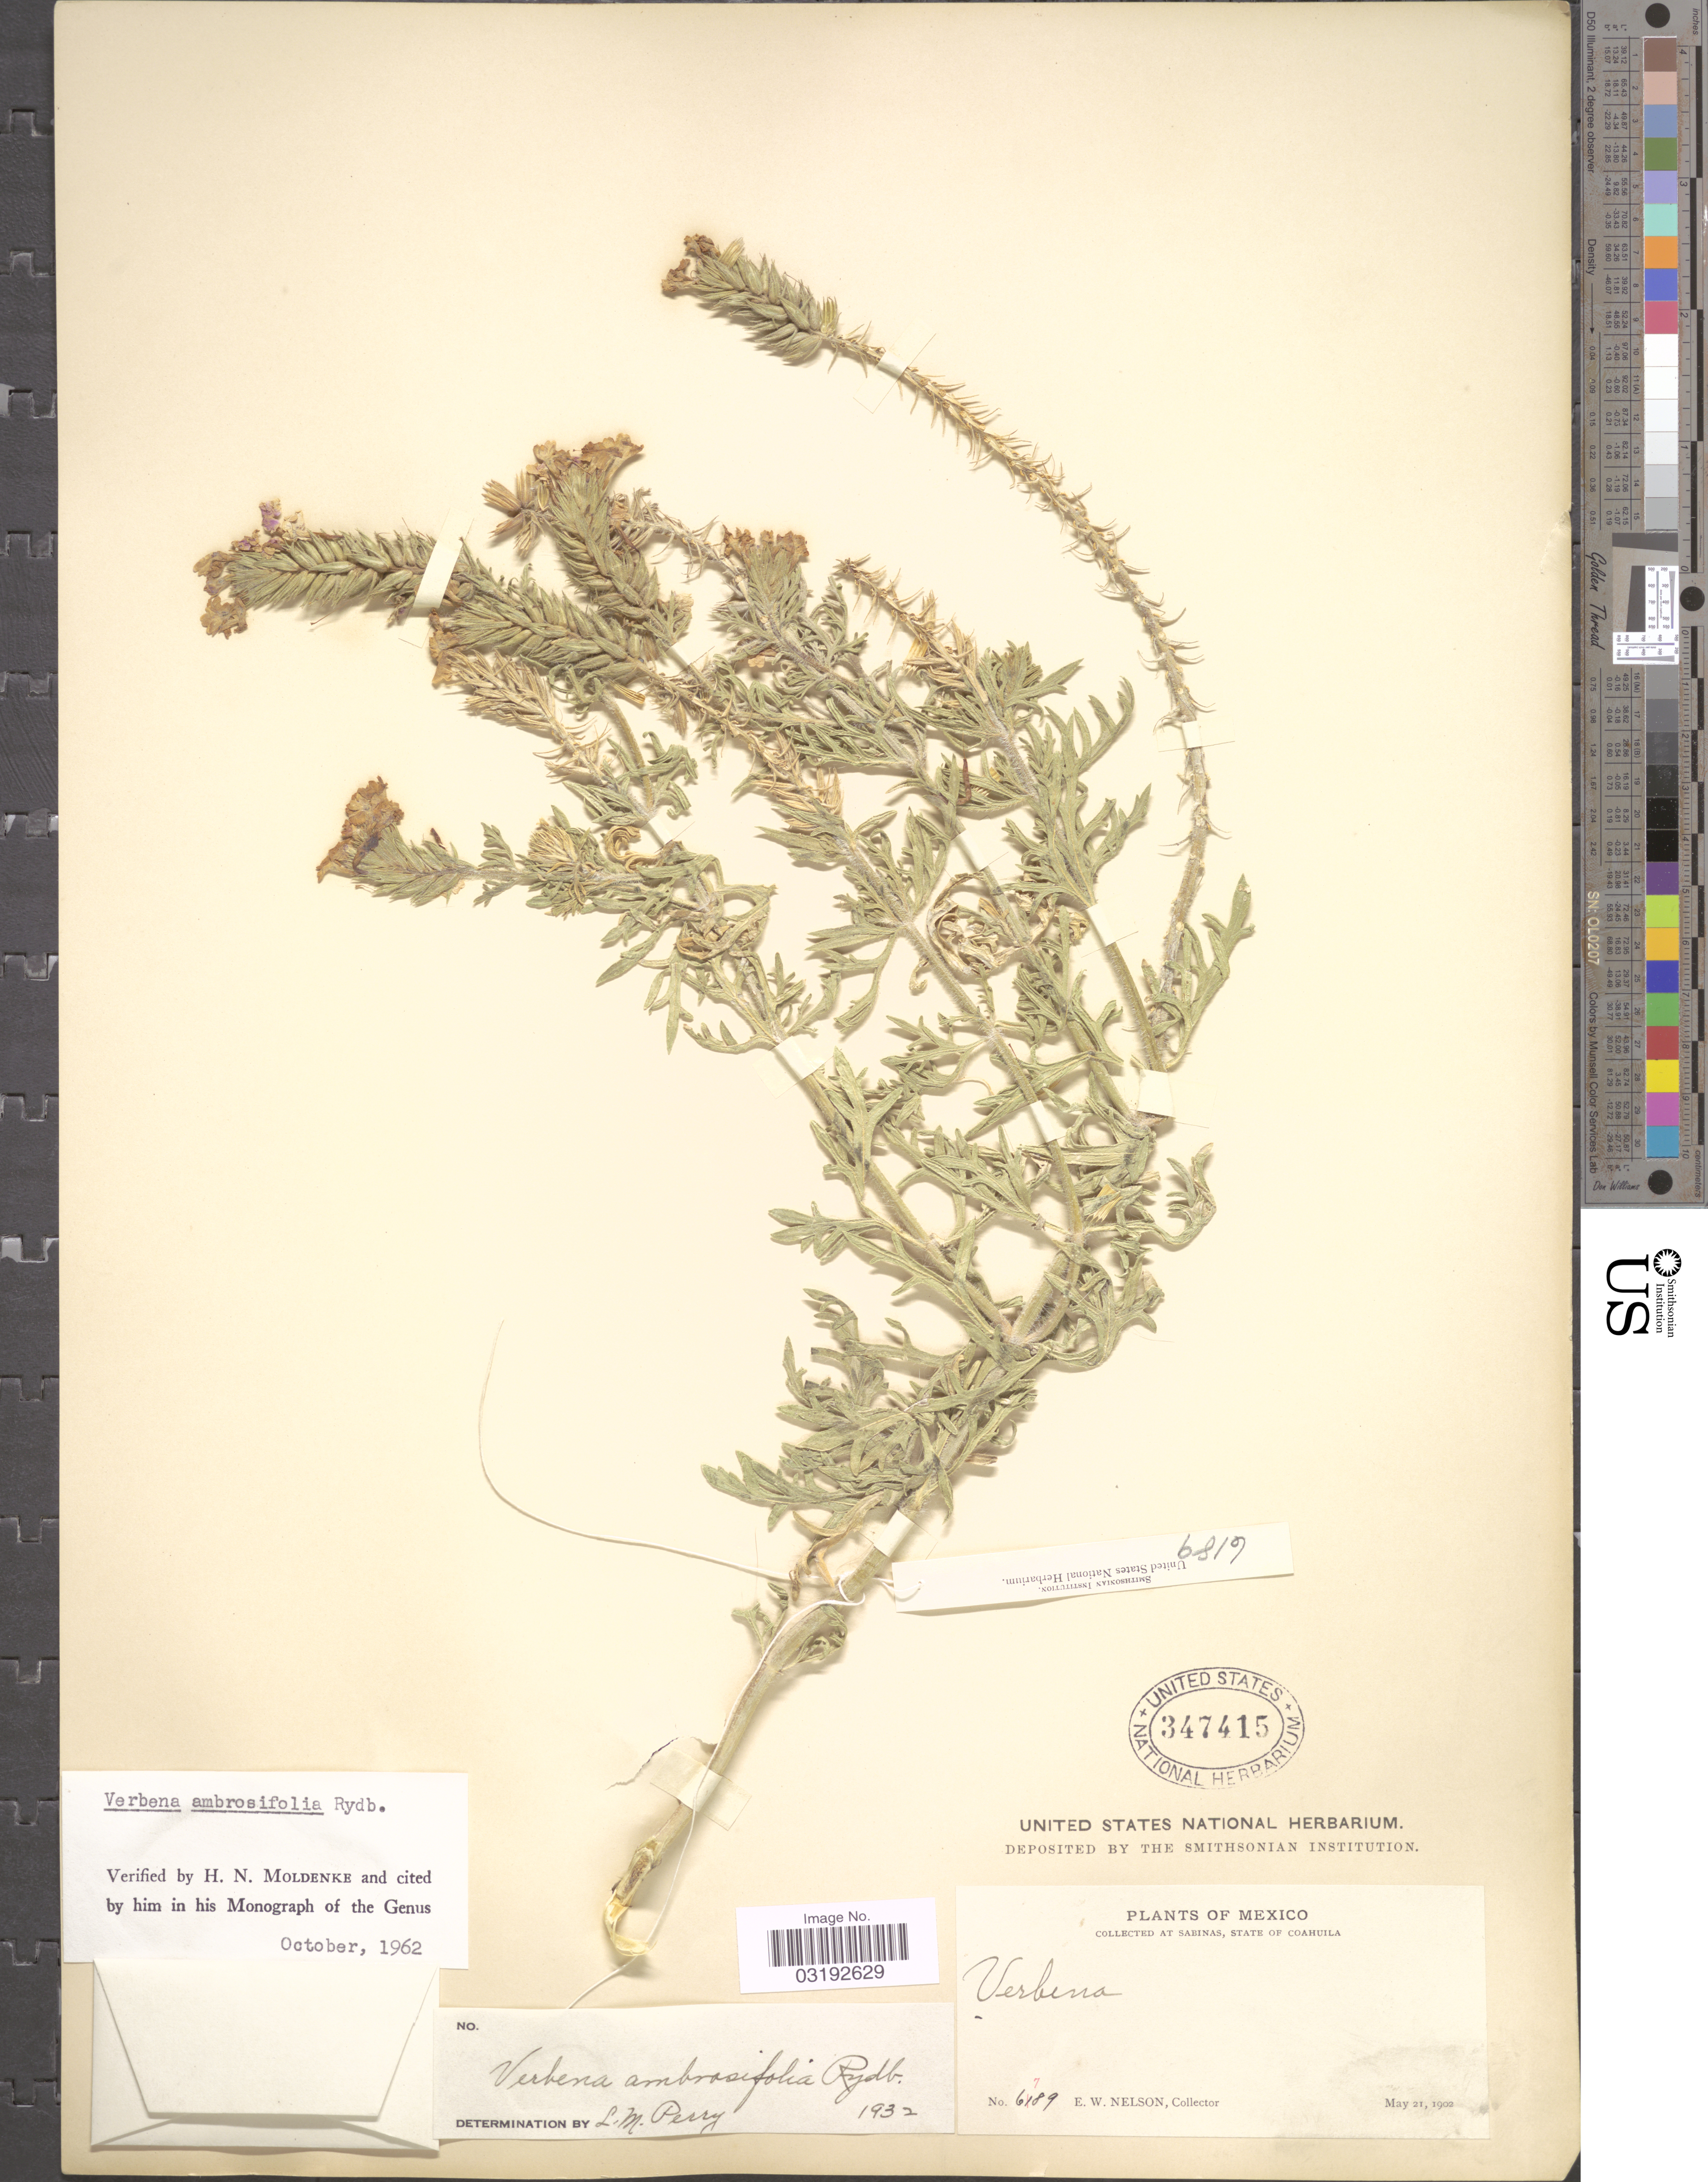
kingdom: Plantae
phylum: Tracheophyta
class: Magnoliopsida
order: Lamiales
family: Verbenaceae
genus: Verbena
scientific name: Verbena ambrosiifolia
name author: Rydb. ex Small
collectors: E. W. Nelson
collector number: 6789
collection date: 1902-05-21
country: Mexico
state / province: Coahuila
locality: Sabinas.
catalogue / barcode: US 347415